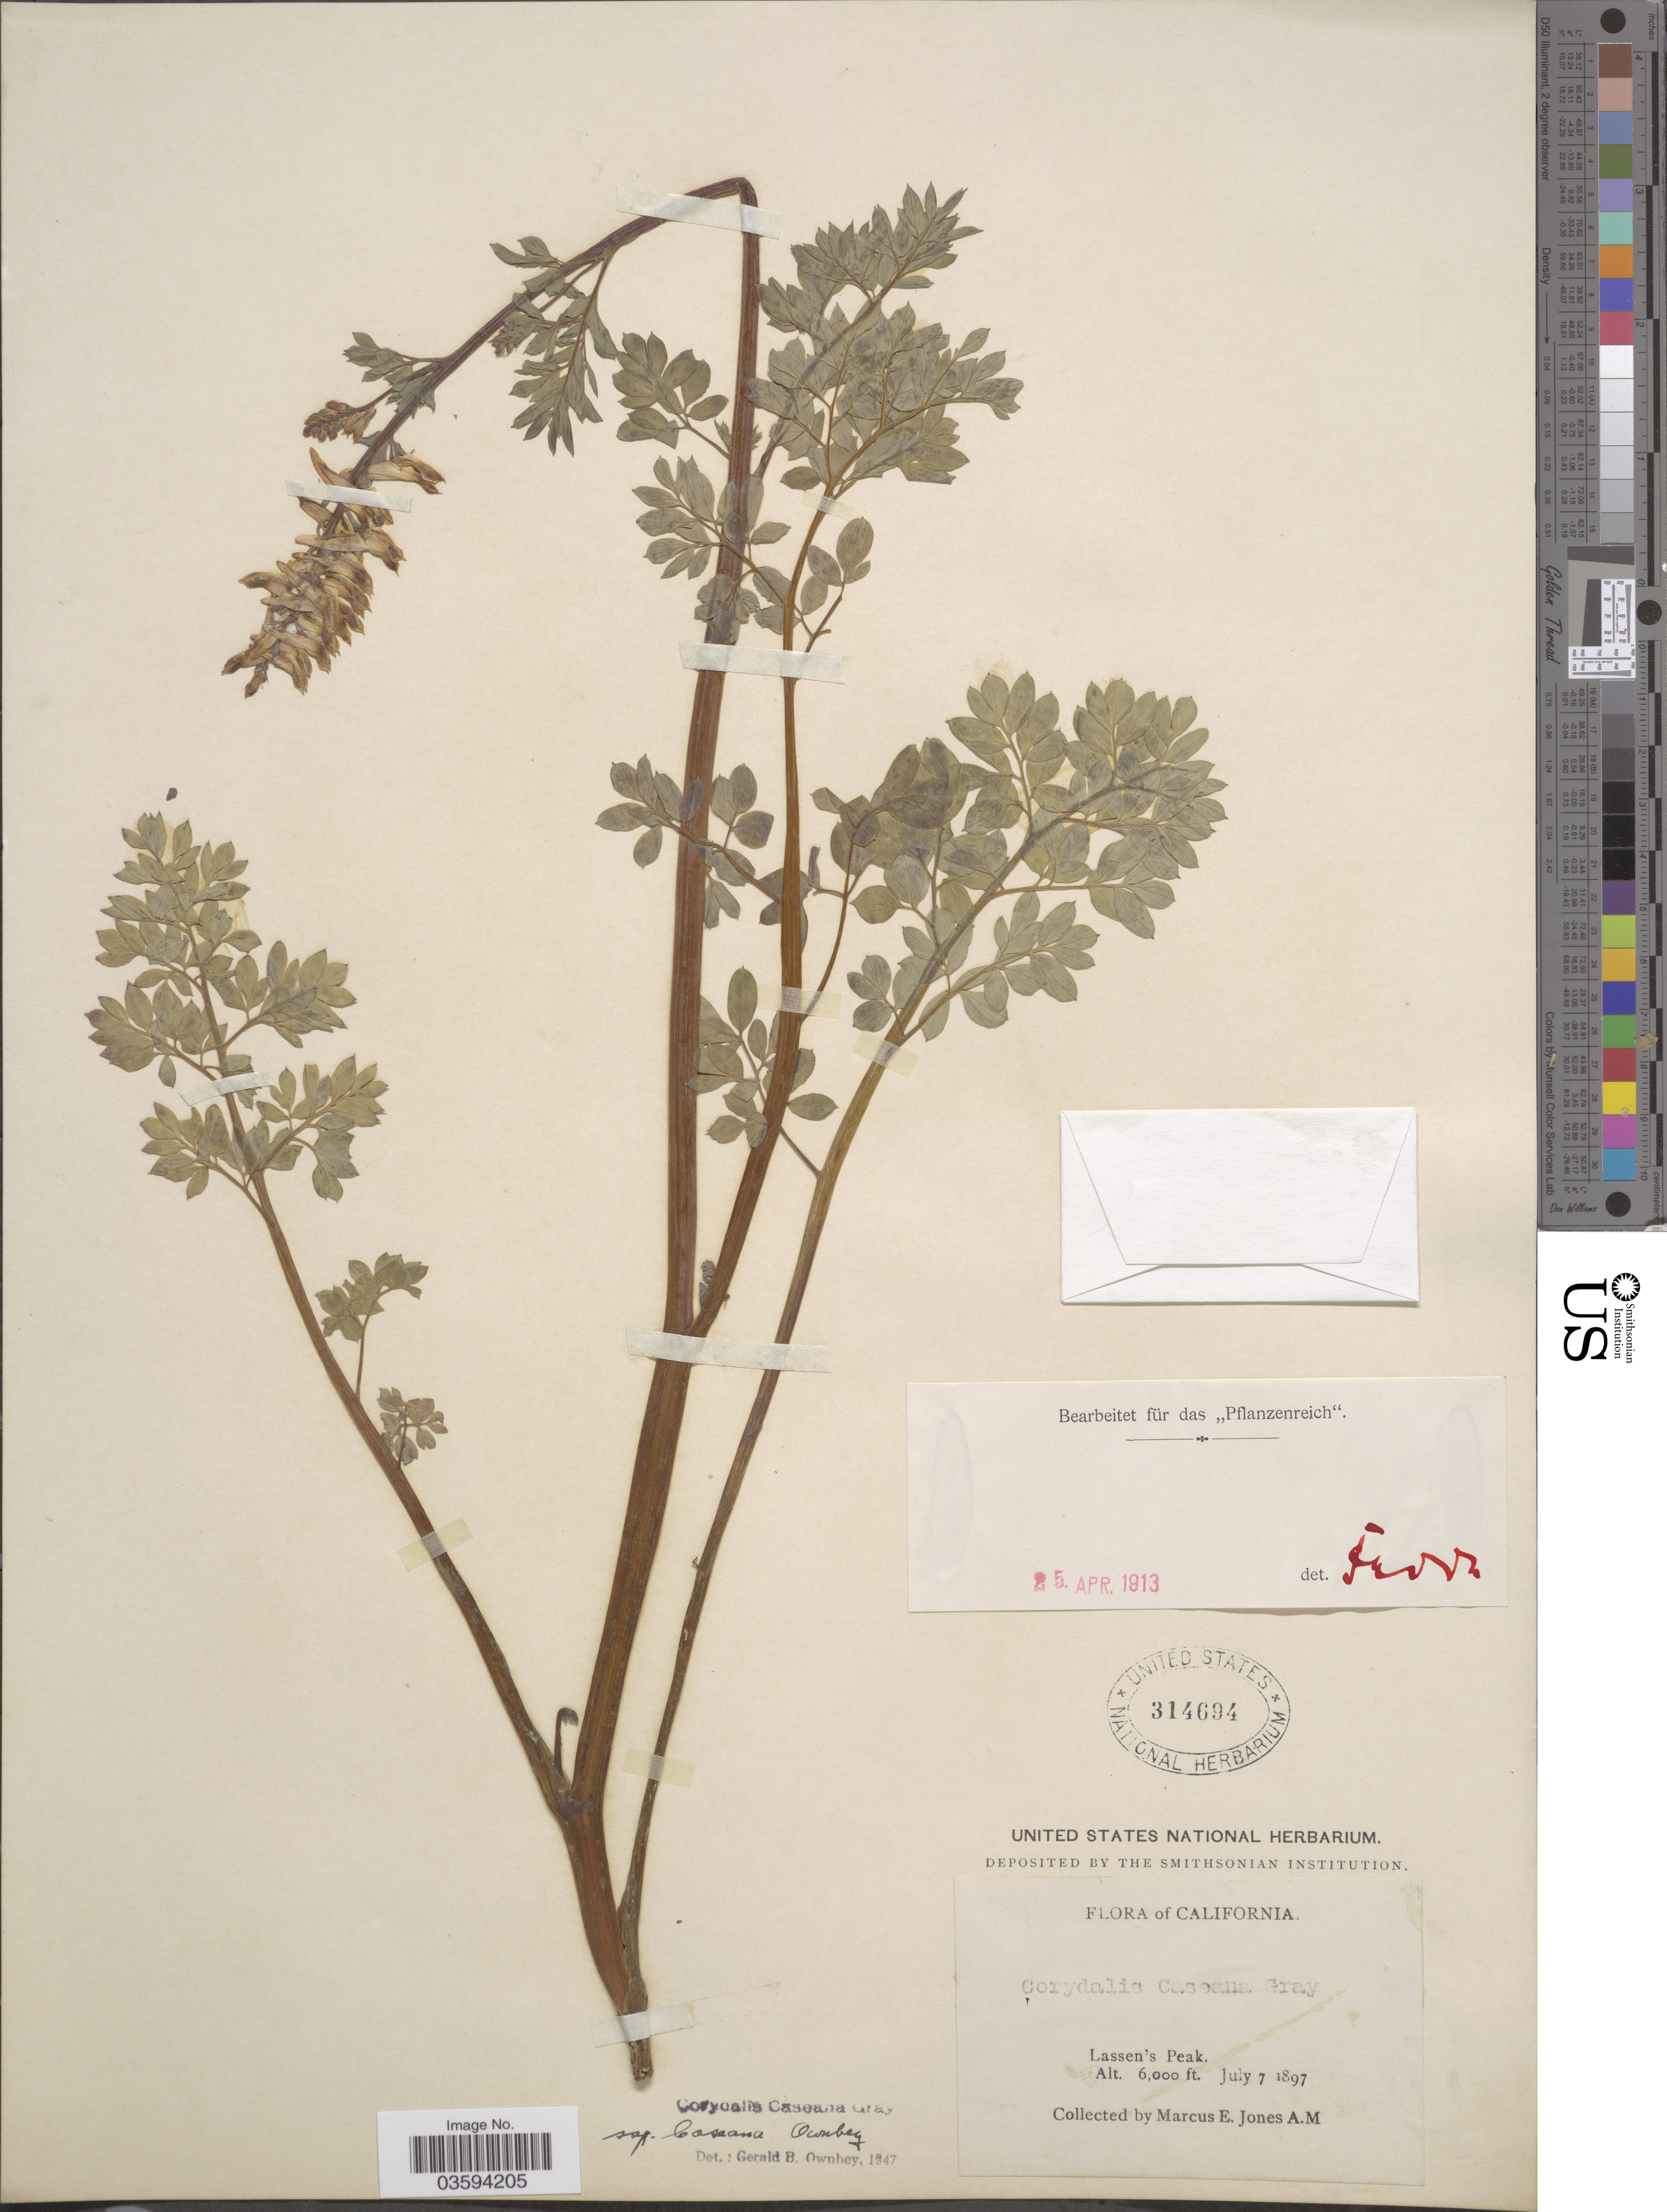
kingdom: Plantae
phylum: Tracheophyta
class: Magnoliopsida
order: Ranunculales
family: Papaveraceae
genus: Corydalis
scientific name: Corydalis caseana subsp. caseana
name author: A. Gray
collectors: M. E. Jones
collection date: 1897-07-07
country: United States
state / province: California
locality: Lassen's Peak.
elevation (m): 1829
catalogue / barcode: US 314694